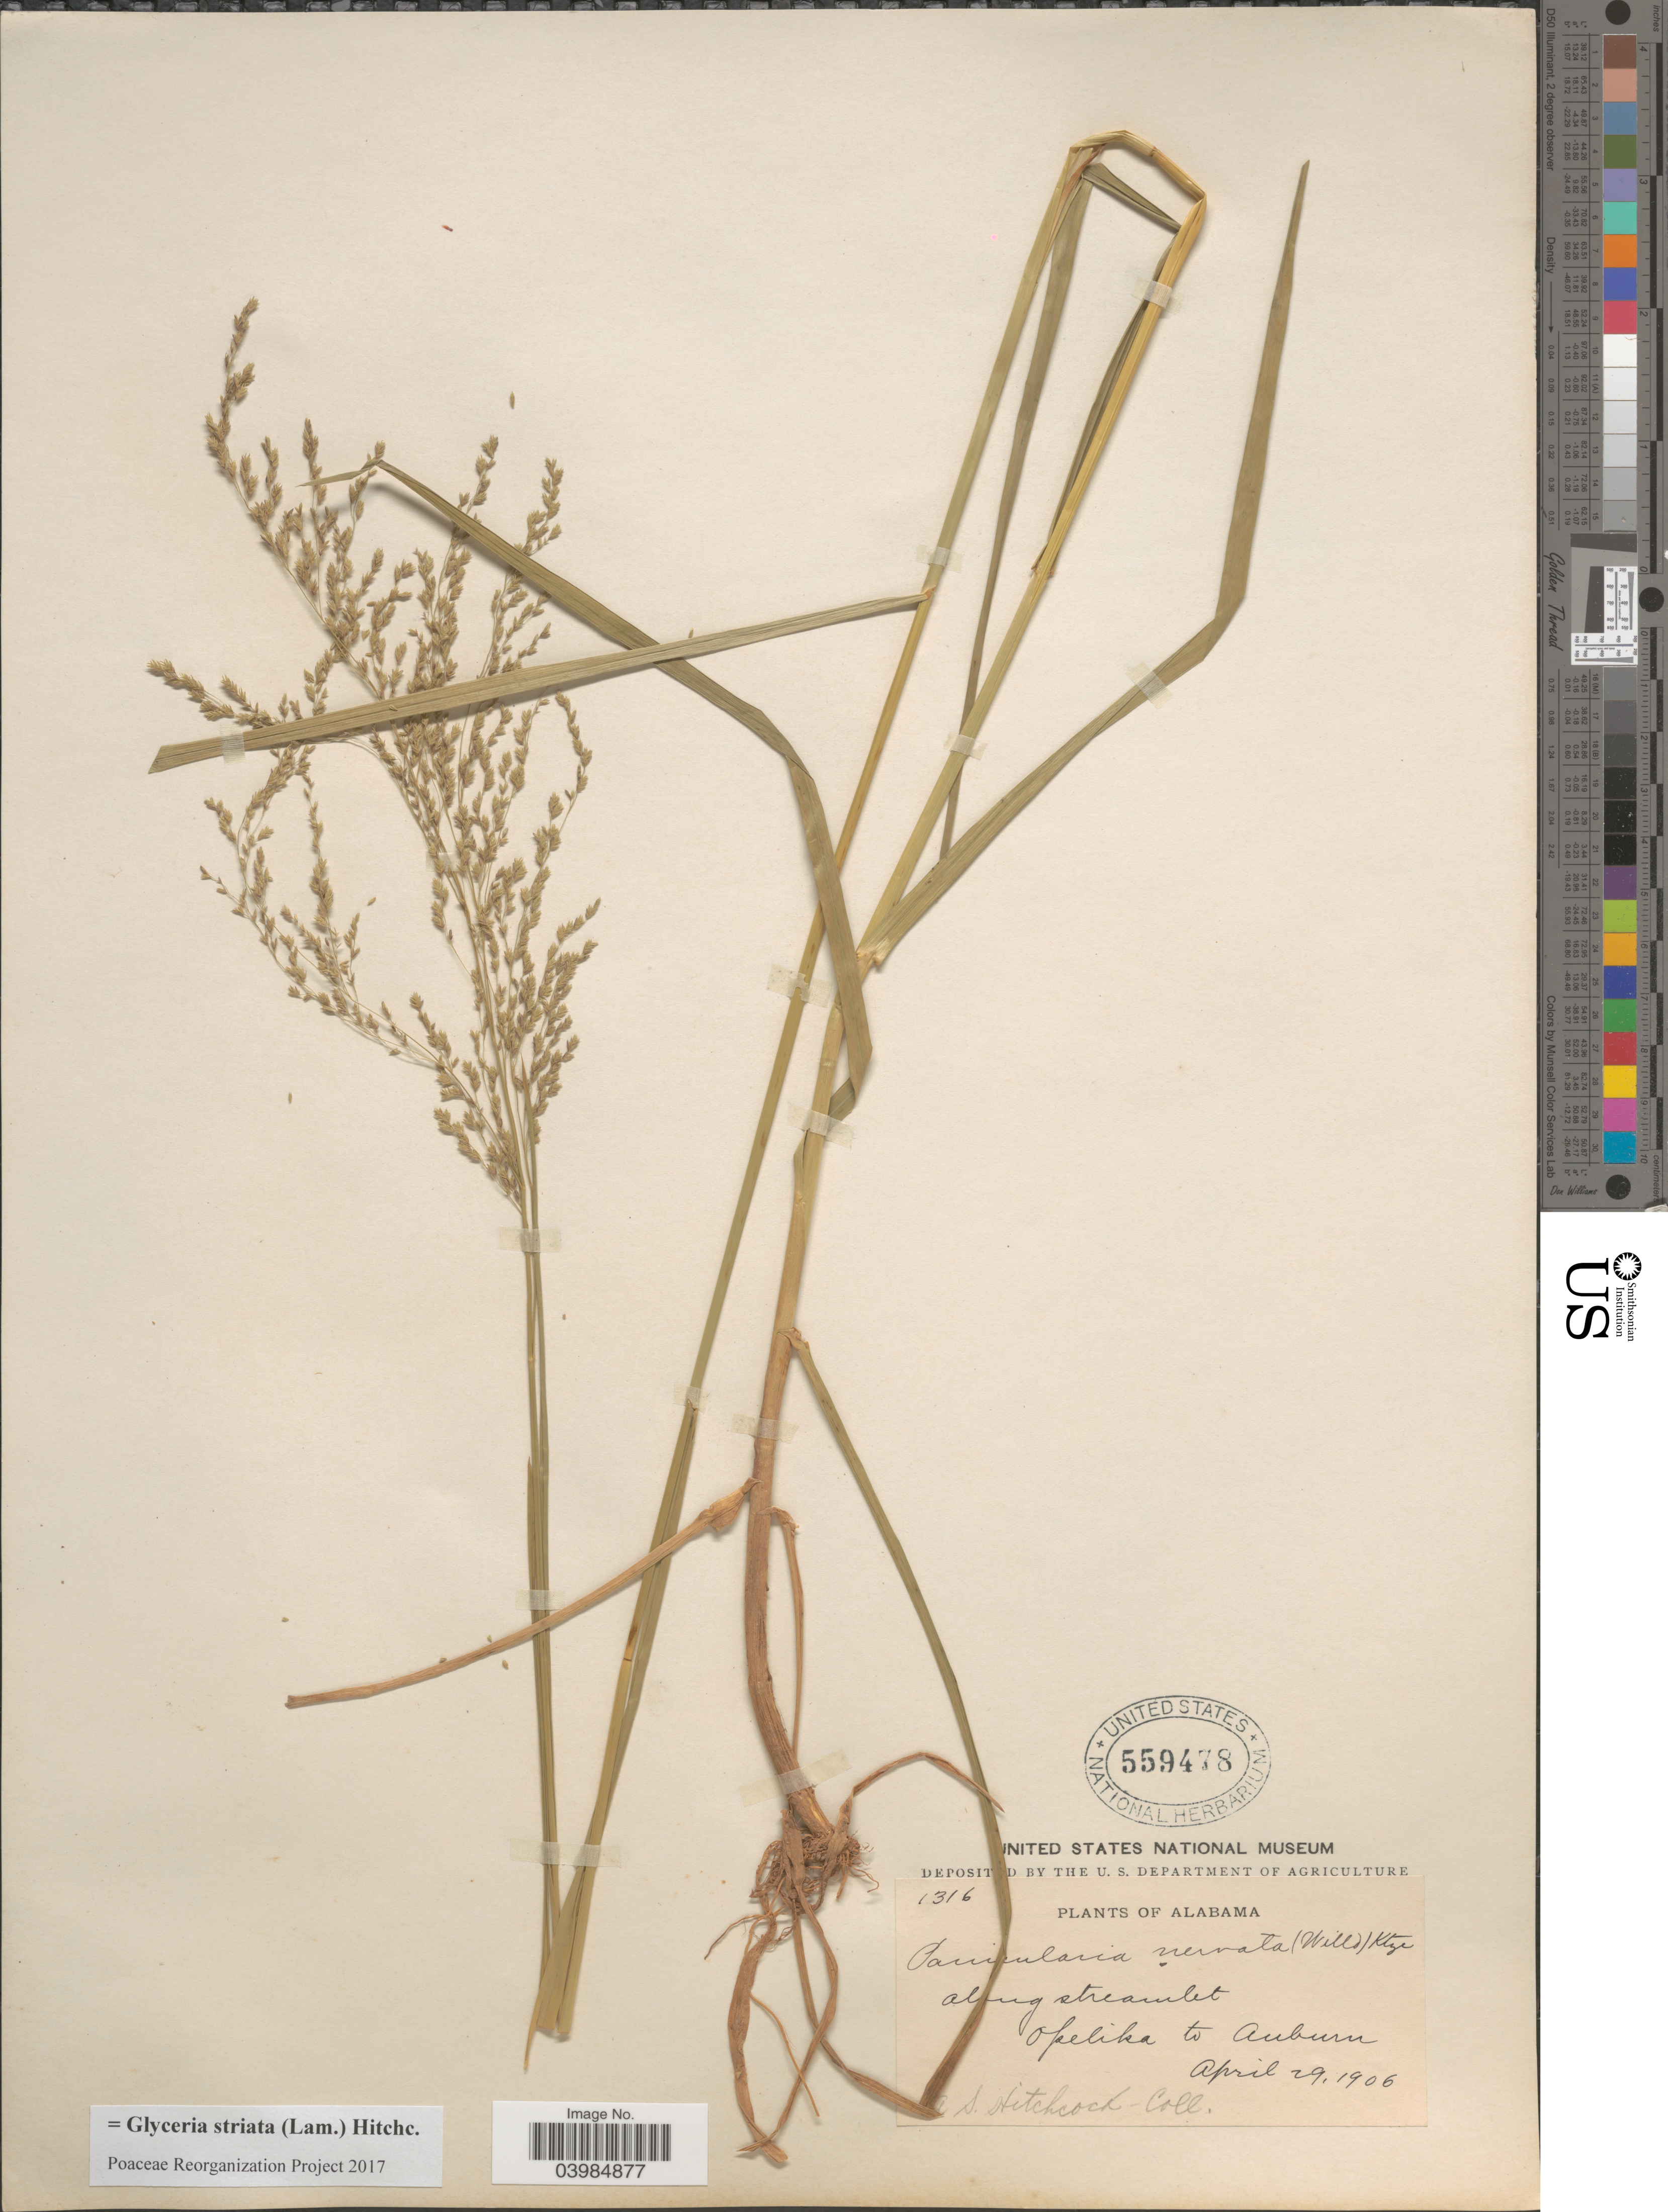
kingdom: Plantae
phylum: Tracheophyta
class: Liliopsida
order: Poales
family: Poaceae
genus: Glyceria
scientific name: Glyceria striata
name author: (Lam.) Hitchc.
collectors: A. S. Hitchcock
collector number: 1316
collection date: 1906-04-29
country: United States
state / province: Alabama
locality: Opelika to Auburn.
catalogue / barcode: US 559478